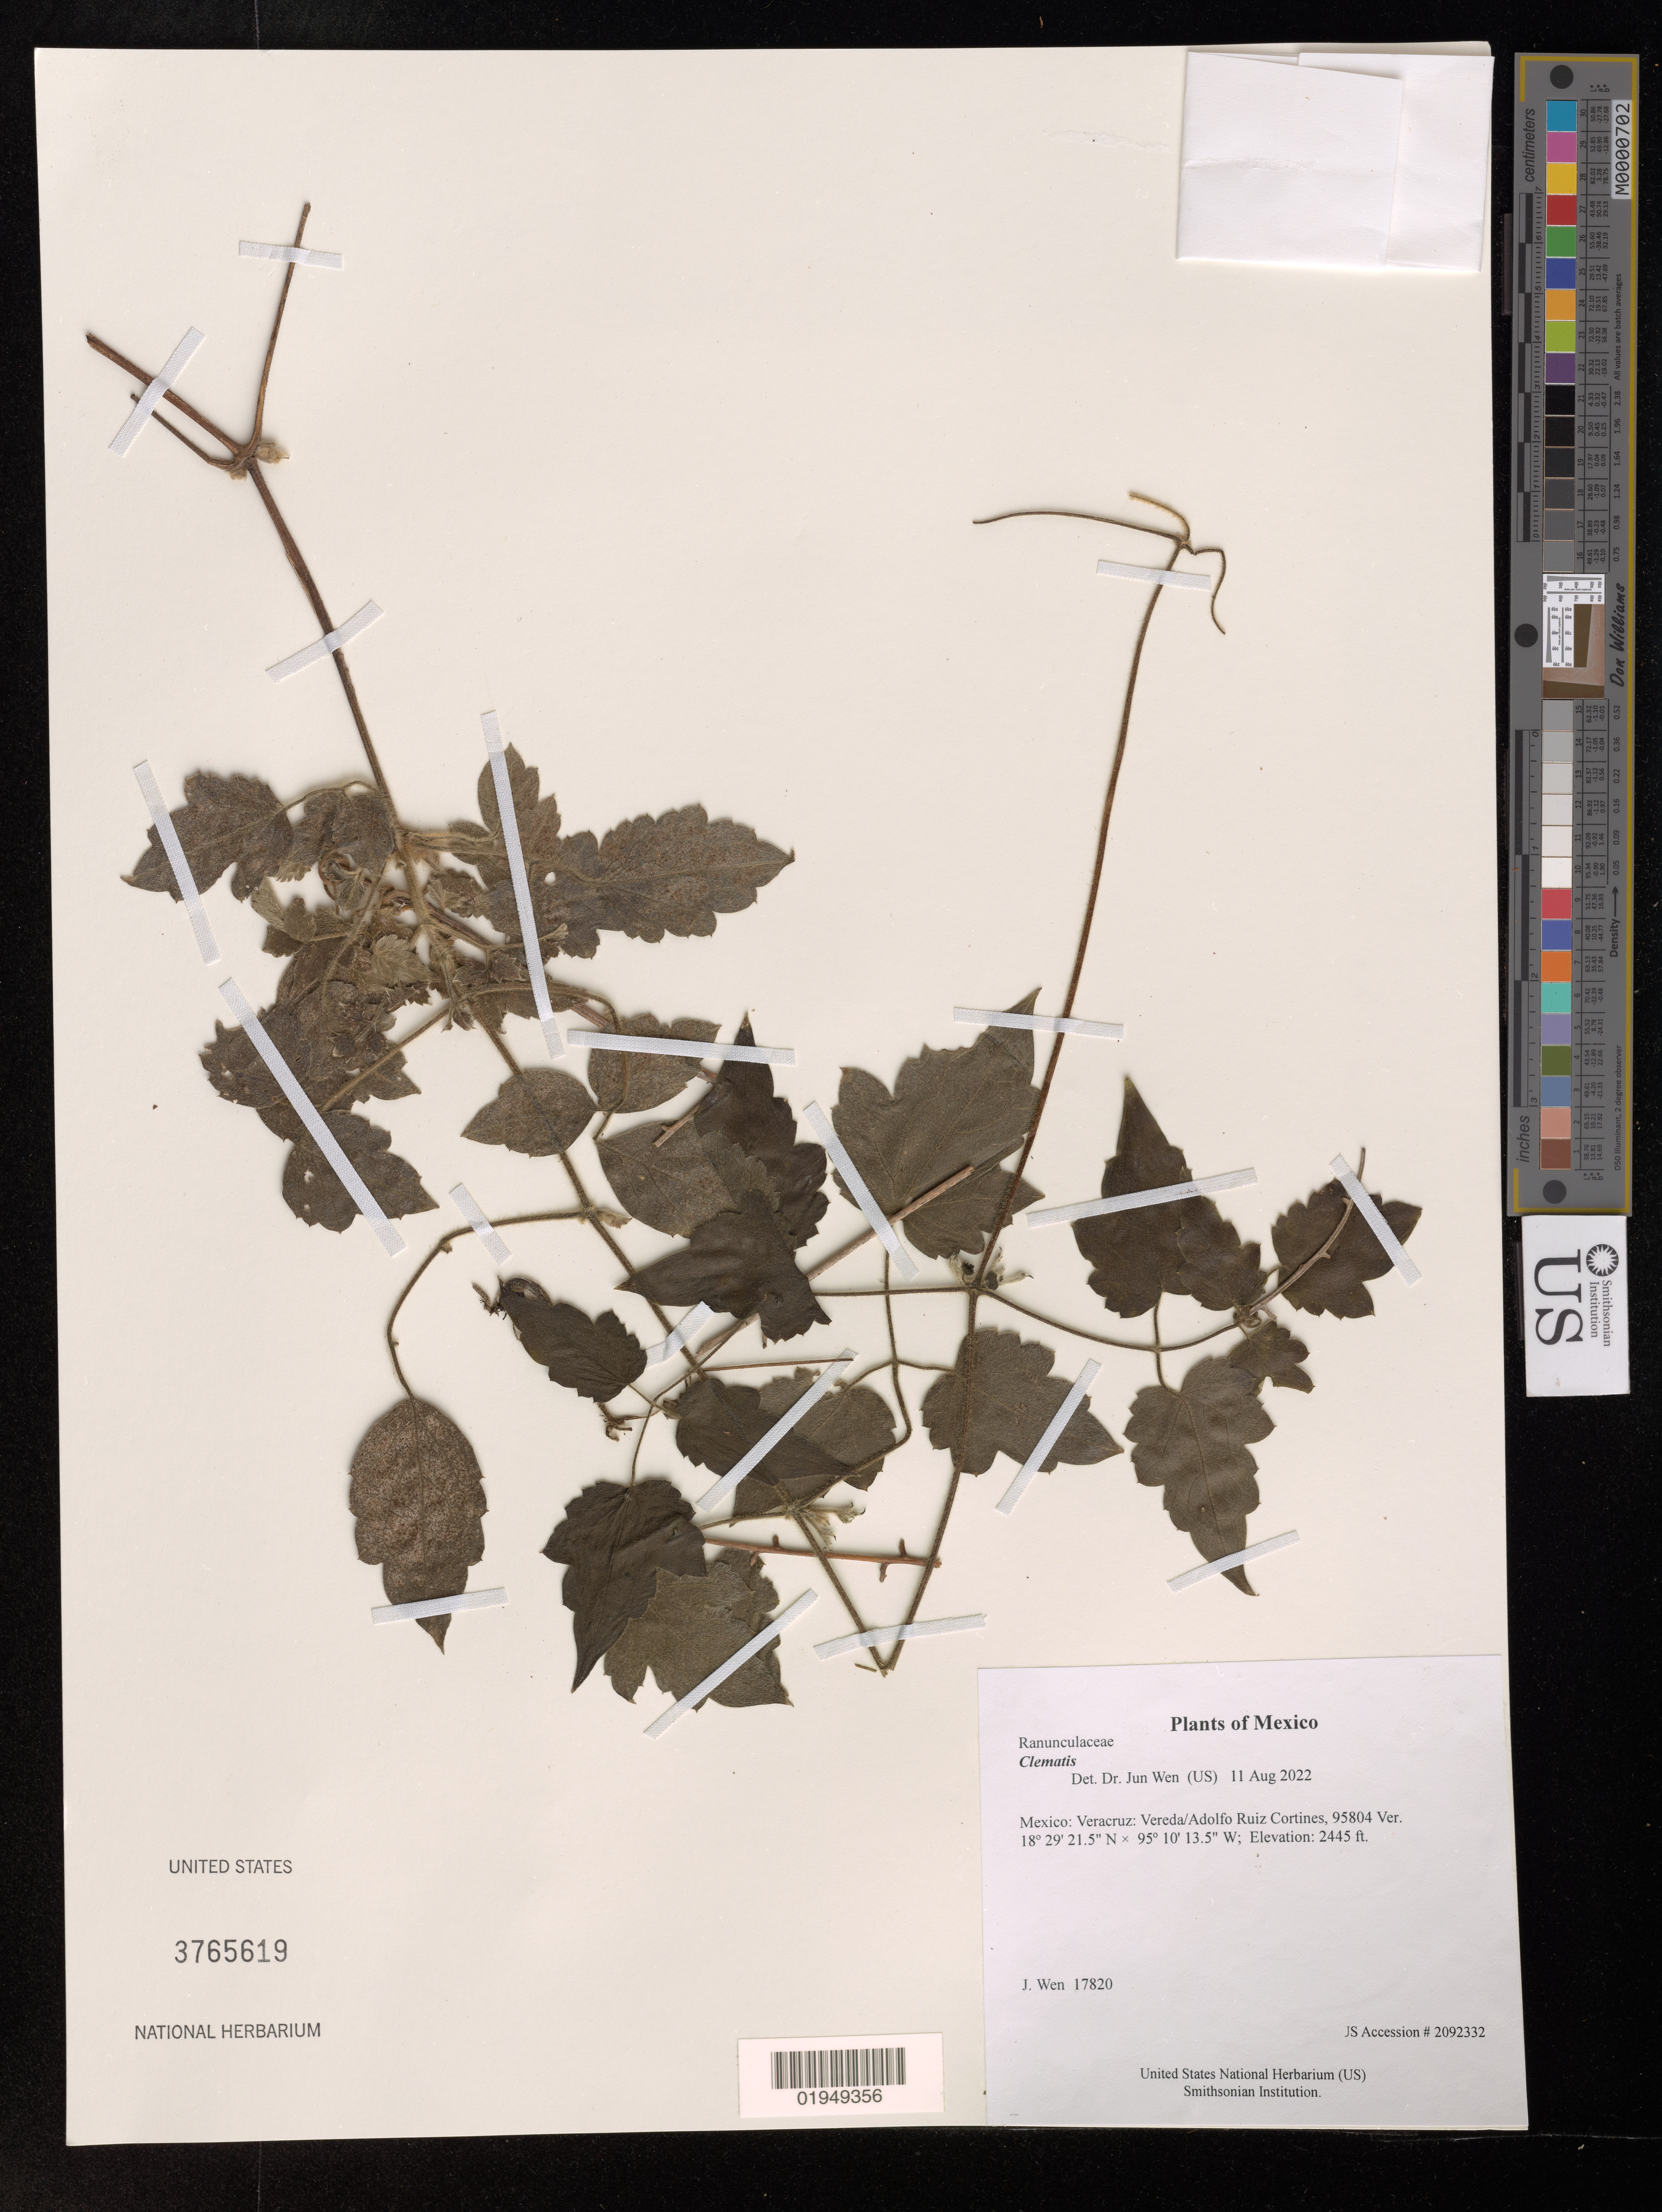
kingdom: Plantae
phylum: Tracheophyta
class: Magnoliopsida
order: Ranunculales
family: Ranunculaceae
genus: Clematis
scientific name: Clematis sp.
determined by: Wen, Jun, (BOT), Smithsonian Institution - National Museum of Natural History (UNITED STATES)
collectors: J. Wen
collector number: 17820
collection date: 2022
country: Mexico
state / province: Veracruz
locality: Vereda/Adolfo Ruiz Cortines, 95804 Ver.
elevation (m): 745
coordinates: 18 29.359 N, 95 10.225 W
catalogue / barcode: US 3765619